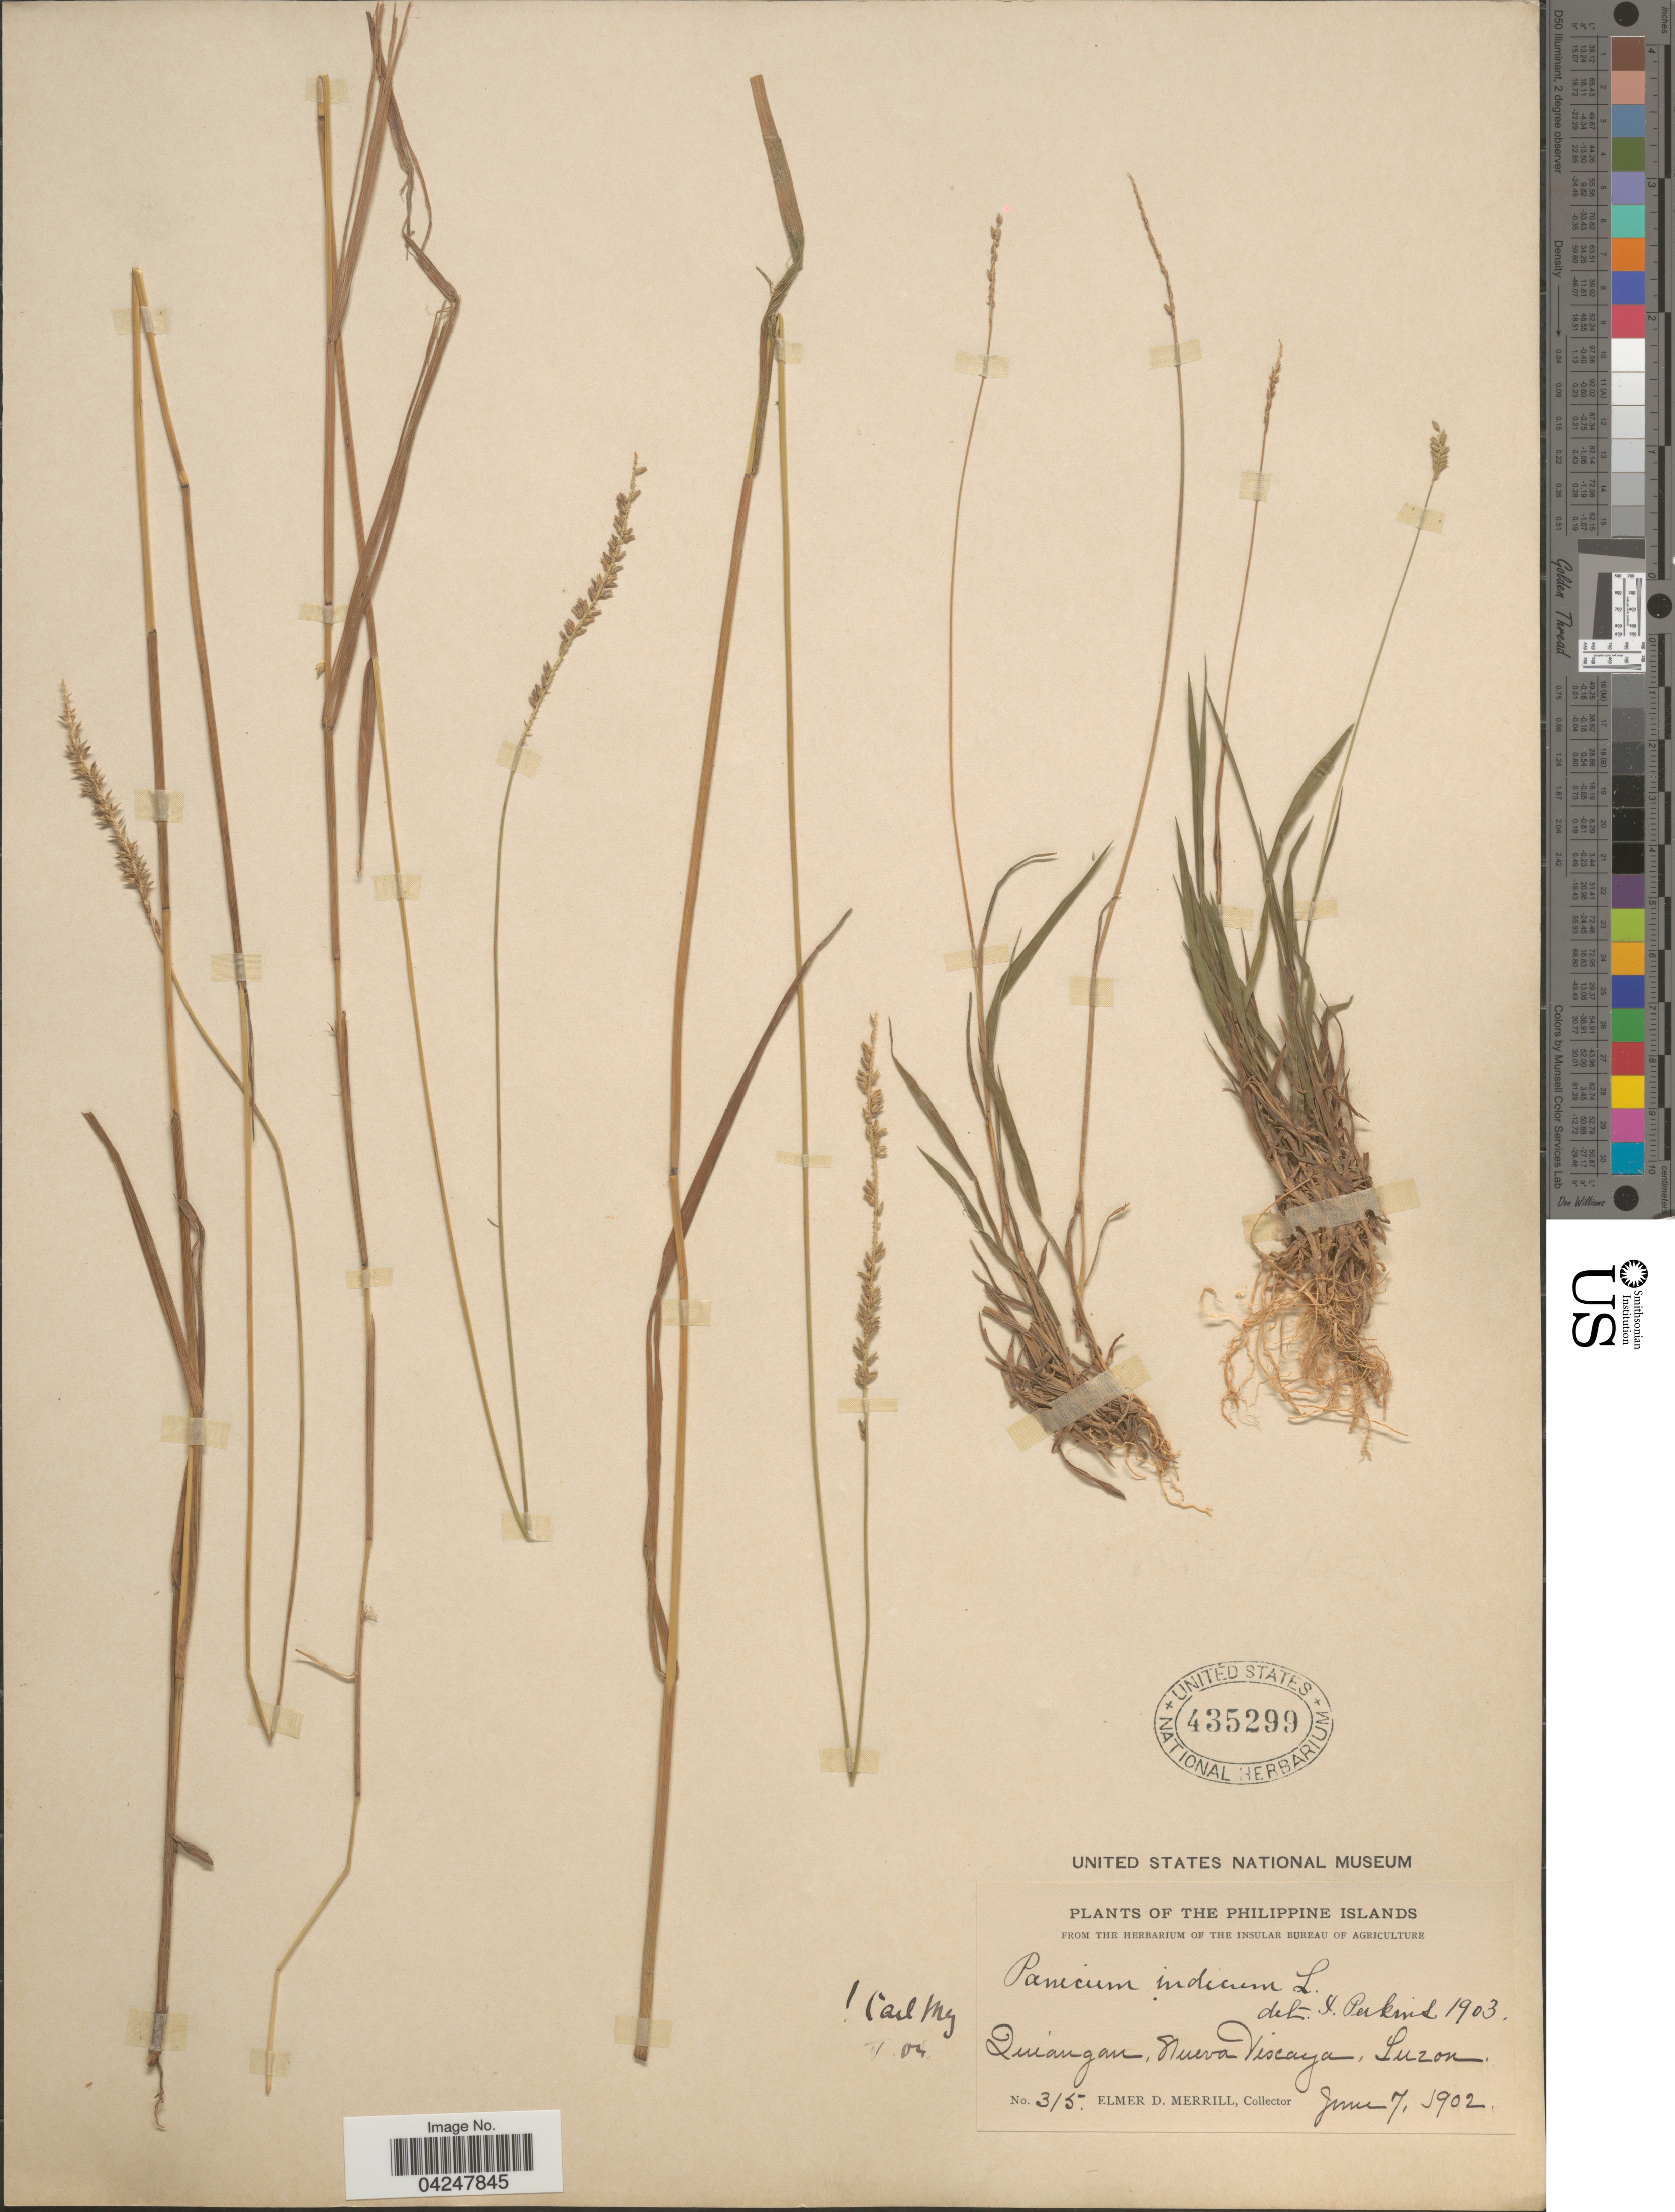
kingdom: Plantae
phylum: Tracheophyta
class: Liliopsida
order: Poales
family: Poaceae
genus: Sacciolepis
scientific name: Sacciolepis indica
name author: (L.) Chase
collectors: E. D. Merrill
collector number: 315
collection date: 1902-06-07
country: Philippines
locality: Quiangan, Nueva Viscaya, Luzon.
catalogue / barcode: US 435299